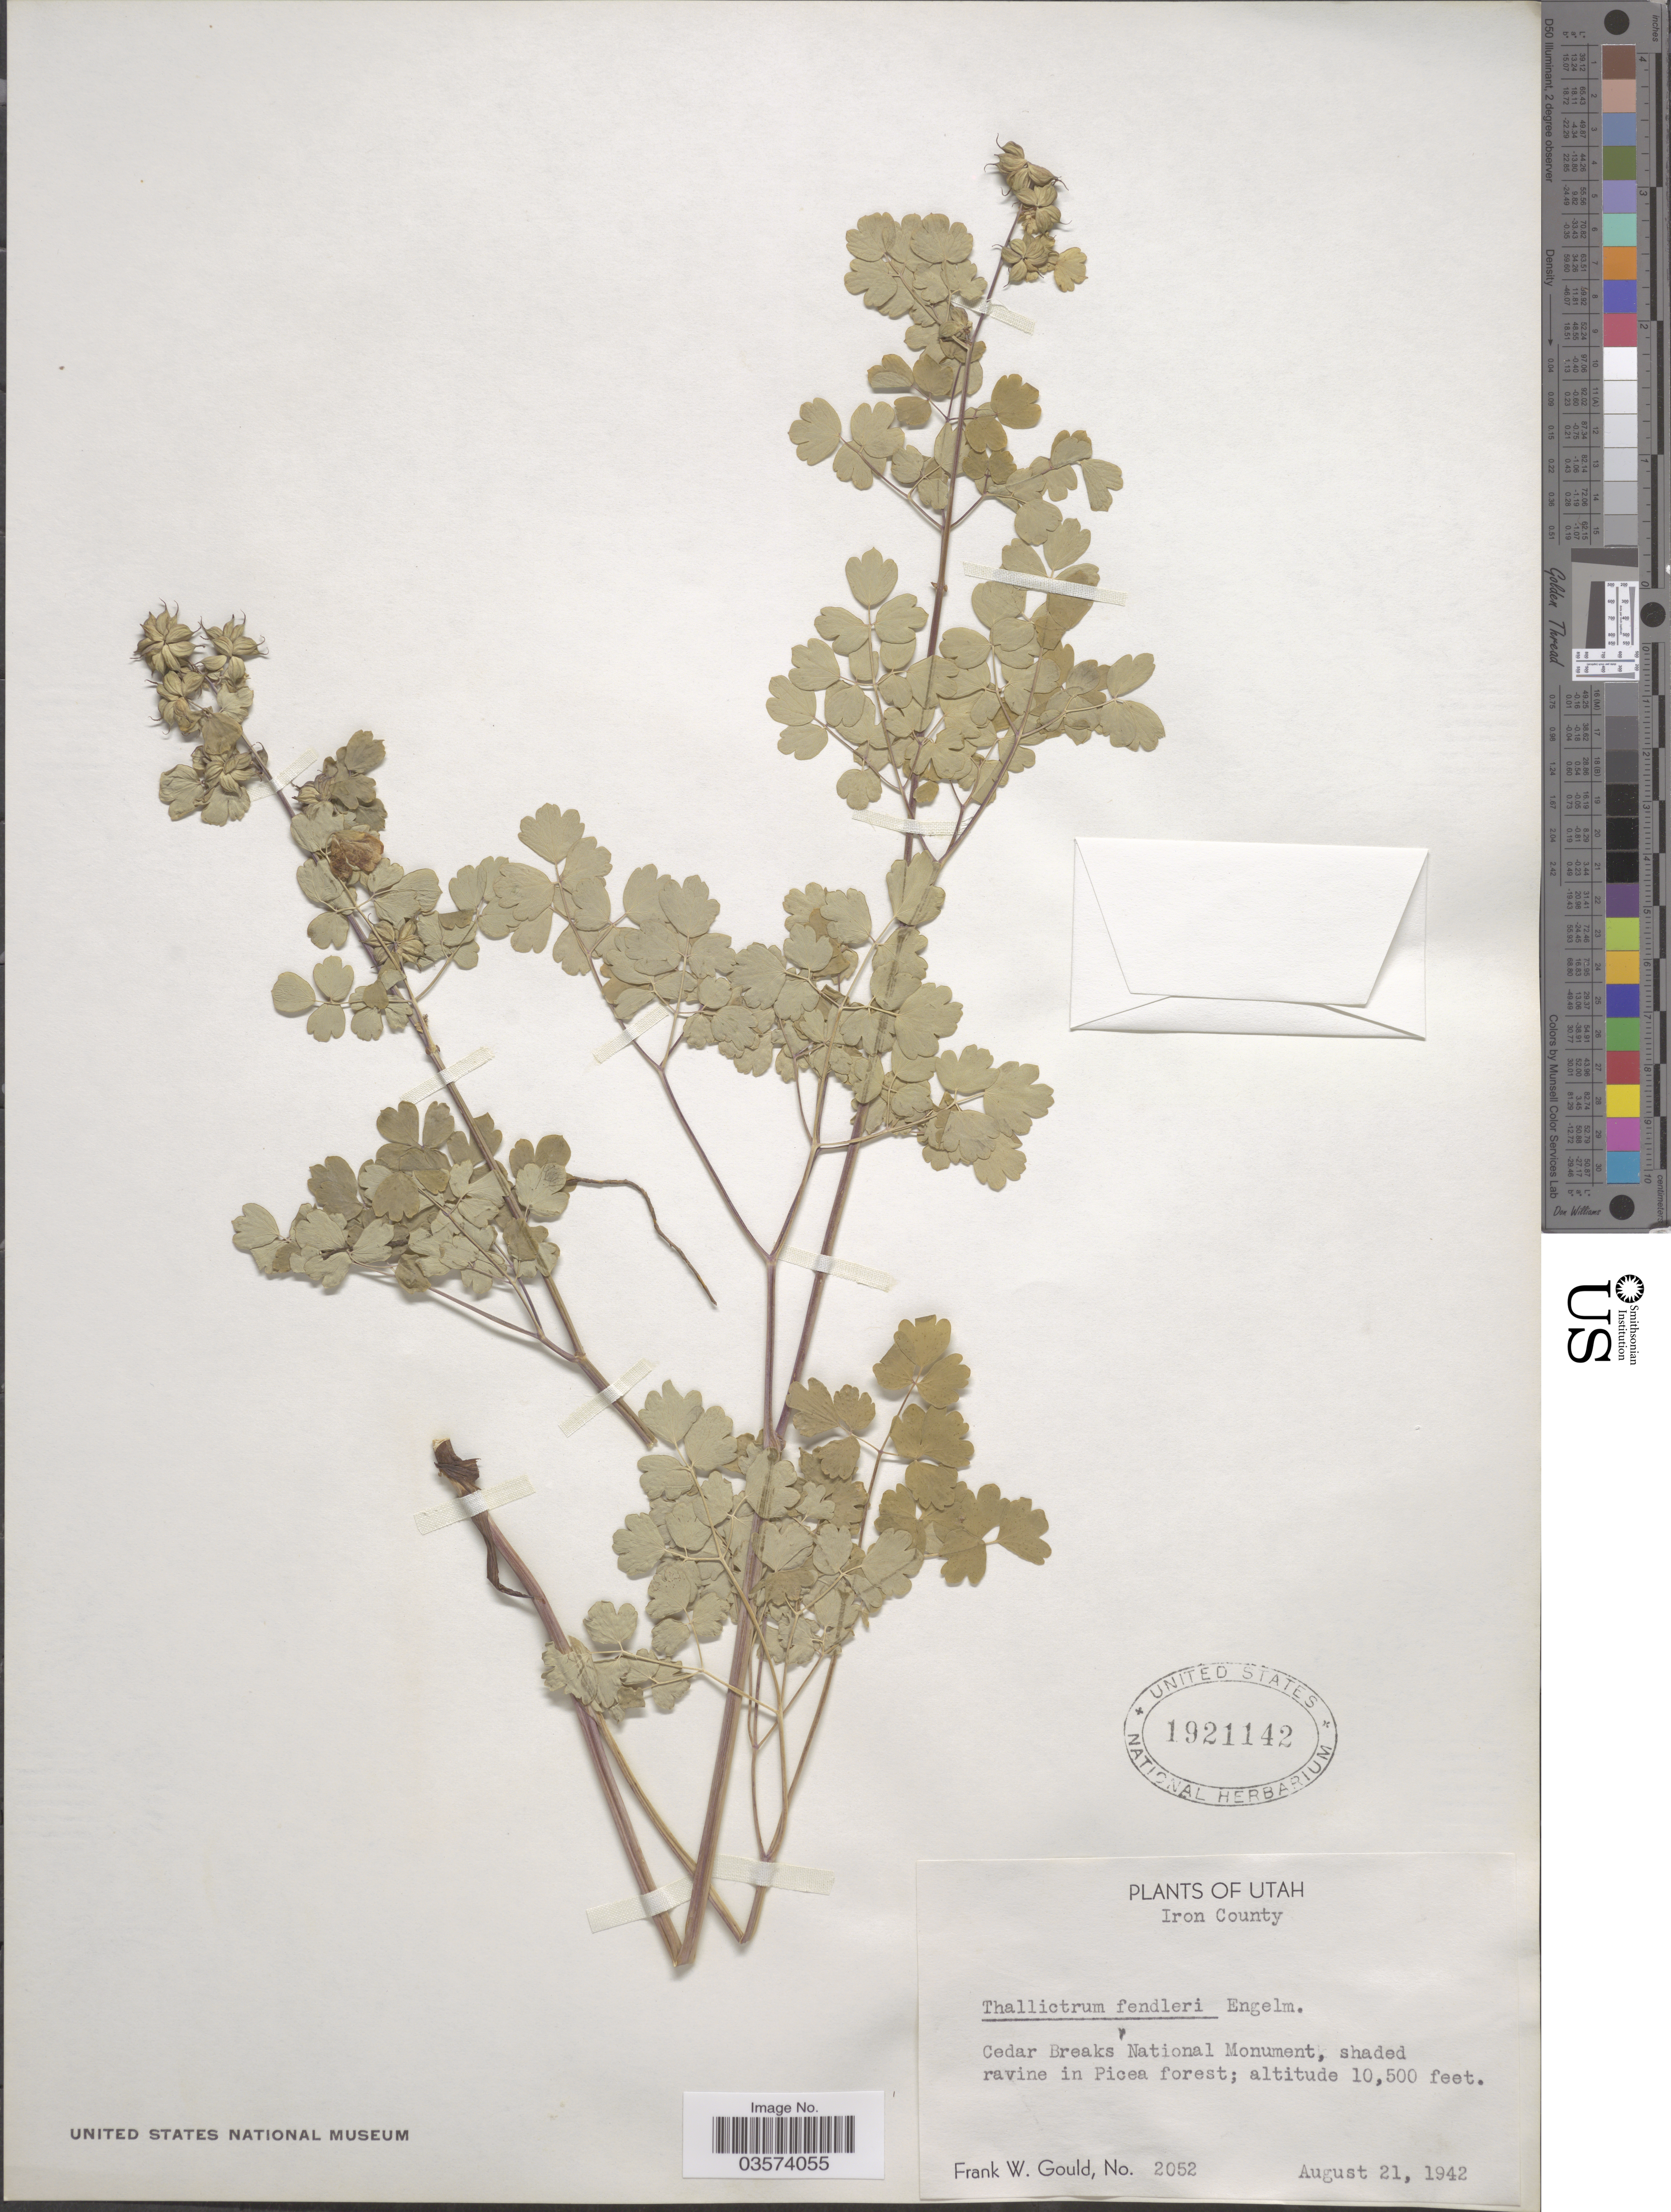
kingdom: Plantae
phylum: Tracheophyta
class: Magnoliopsida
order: Ranunculales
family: Ranunculaceae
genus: Thalictrum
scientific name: Thalictrum fendleri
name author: Engelm. ex A. Gray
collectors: F. W. Gould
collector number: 2052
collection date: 1942-08-21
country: United States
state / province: Utah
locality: Iron County. Cedar Breaks National Monument.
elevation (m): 3200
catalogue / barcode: US 1921142